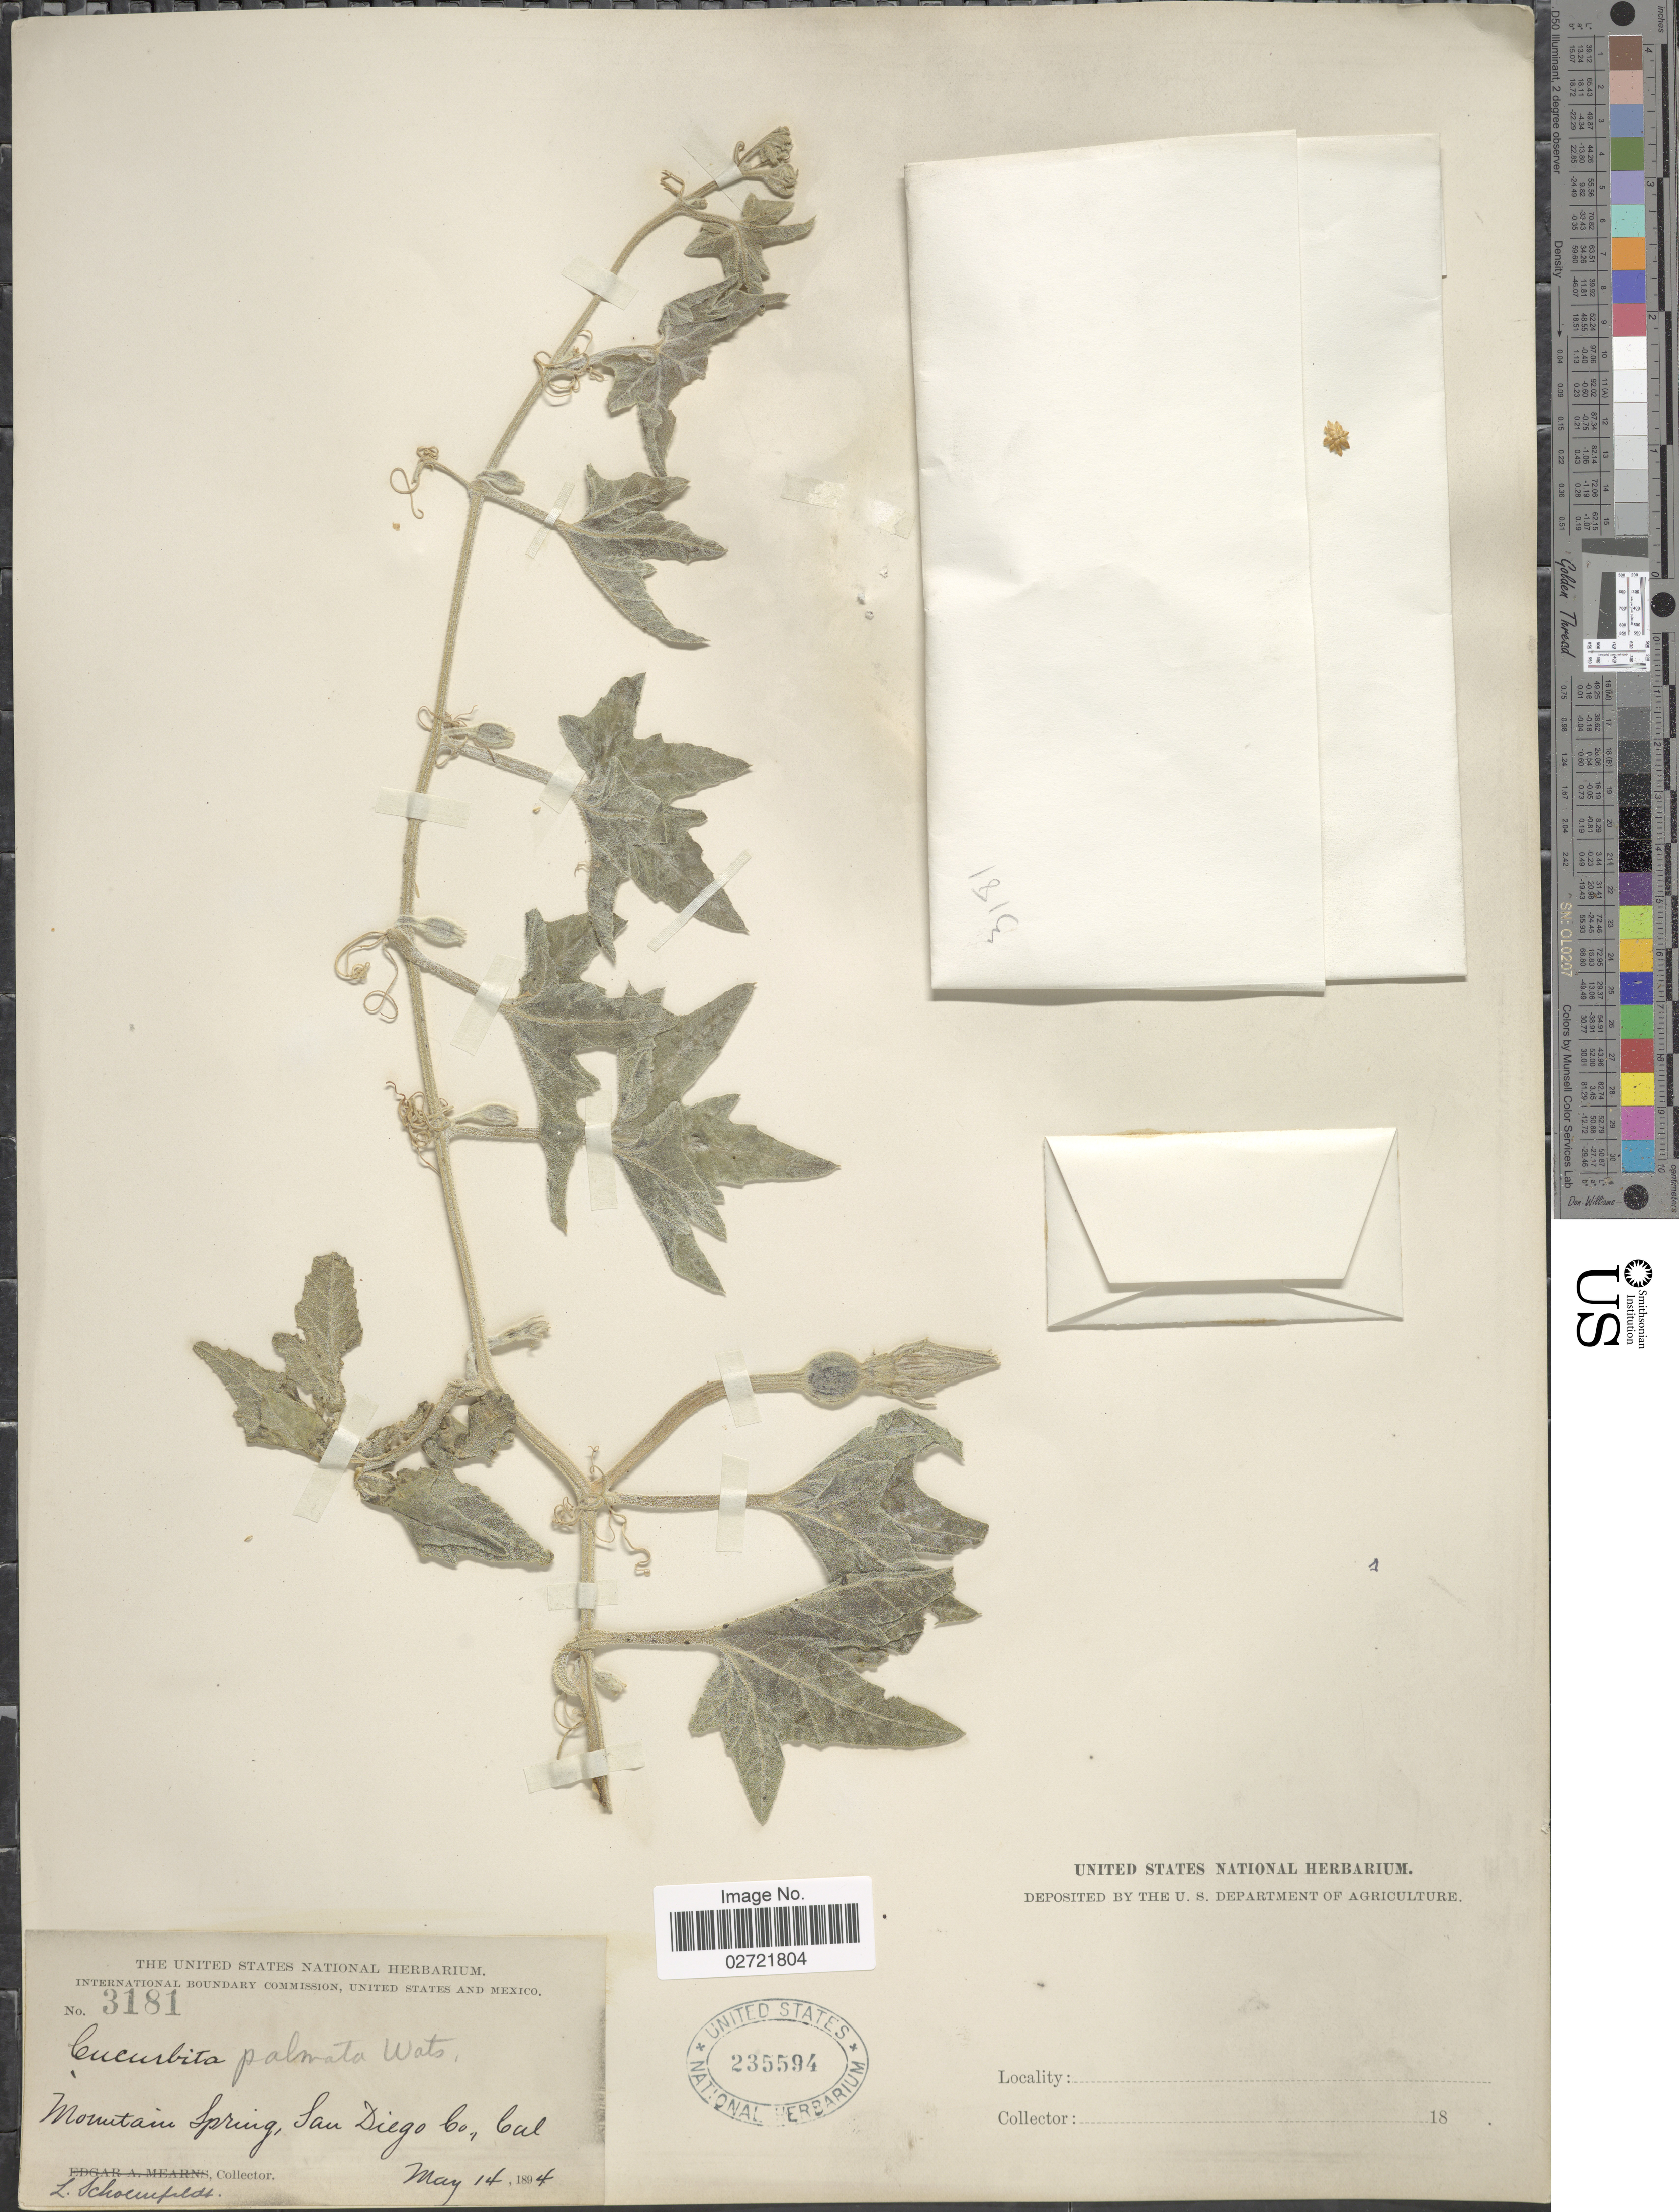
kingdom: Plantae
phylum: Tracheophyta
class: Magnoliopsida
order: Cucurbitales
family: Cucurbitaceae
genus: Cucurbita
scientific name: Cucurbita palmata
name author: S. Watson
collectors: L. Schoenefeldt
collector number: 3181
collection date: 1894-05-14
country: United States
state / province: California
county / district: San Diego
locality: Mountain Spring, San Diego Co.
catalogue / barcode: US 235594